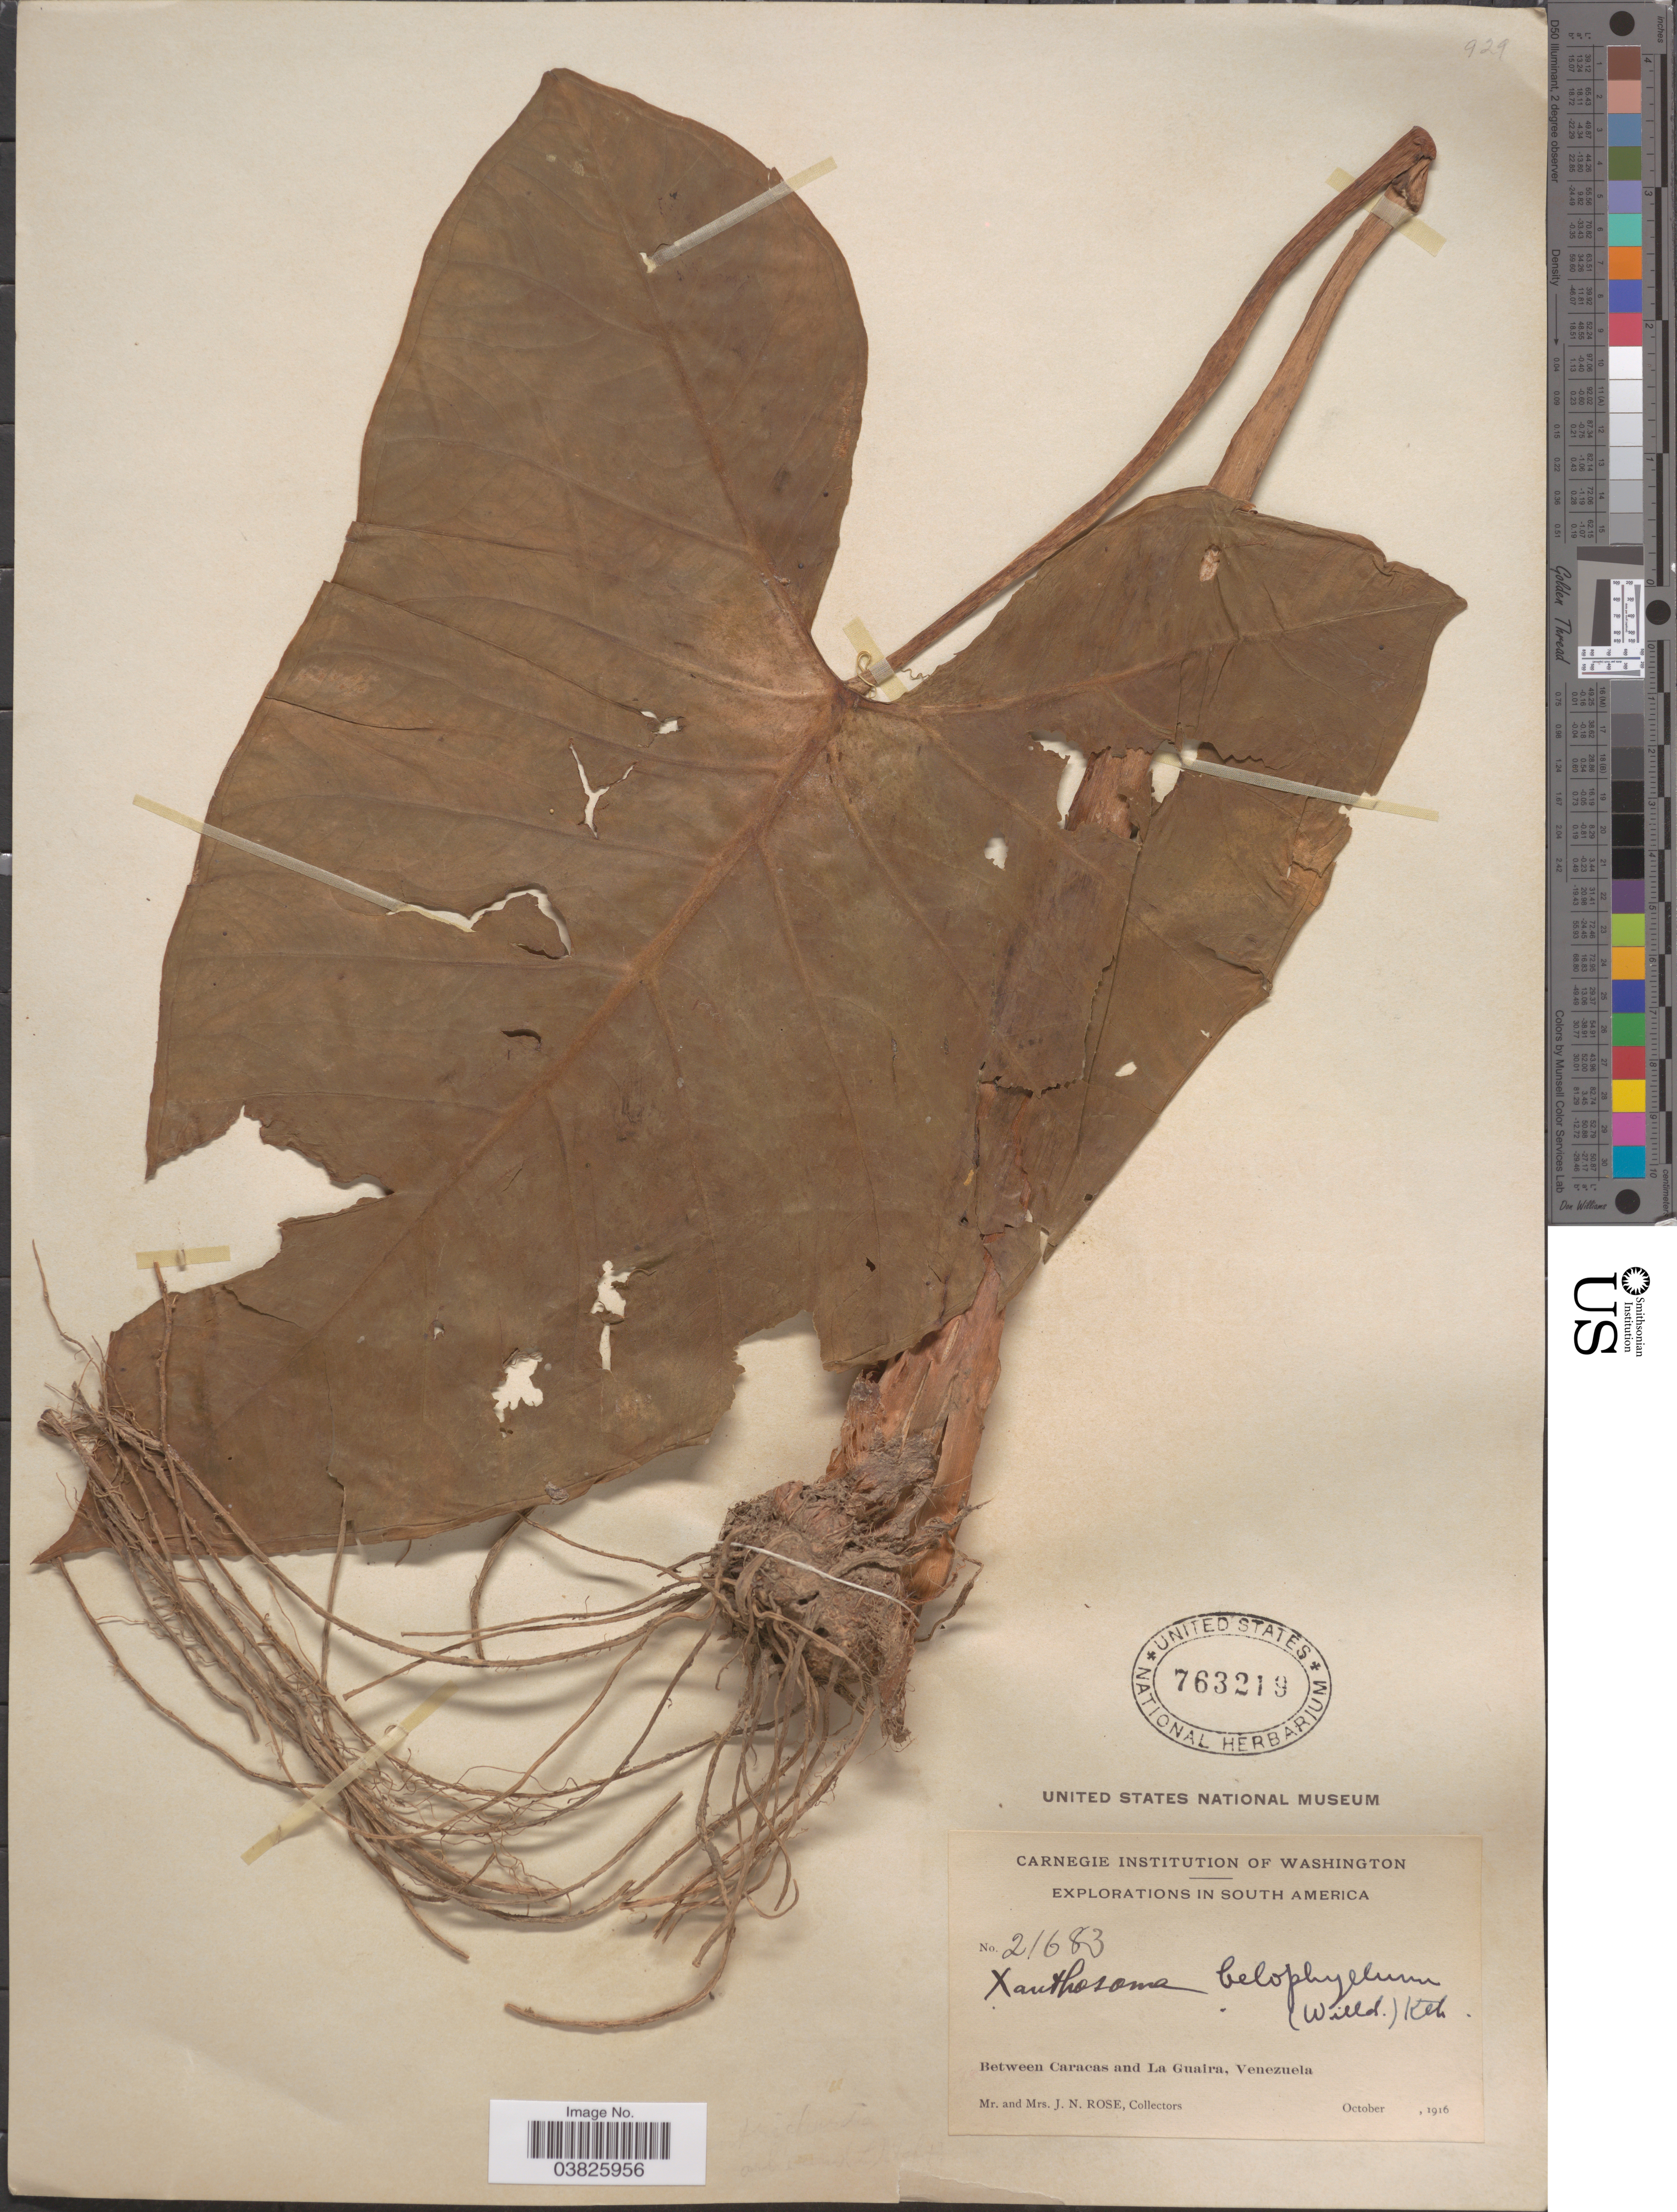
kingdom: Plantae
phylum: Tracheophyta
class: Liliopsida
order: Alismatales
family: Araceae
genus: Xanthosoma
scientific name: Xanthosoma belophyllum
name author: (Willd.) Schott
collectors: J. N. Rose & L. B. Rose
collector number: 21683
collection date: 1916-10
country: Venezuela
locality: Between Caracas and La Guaira.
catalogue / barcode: US 763219